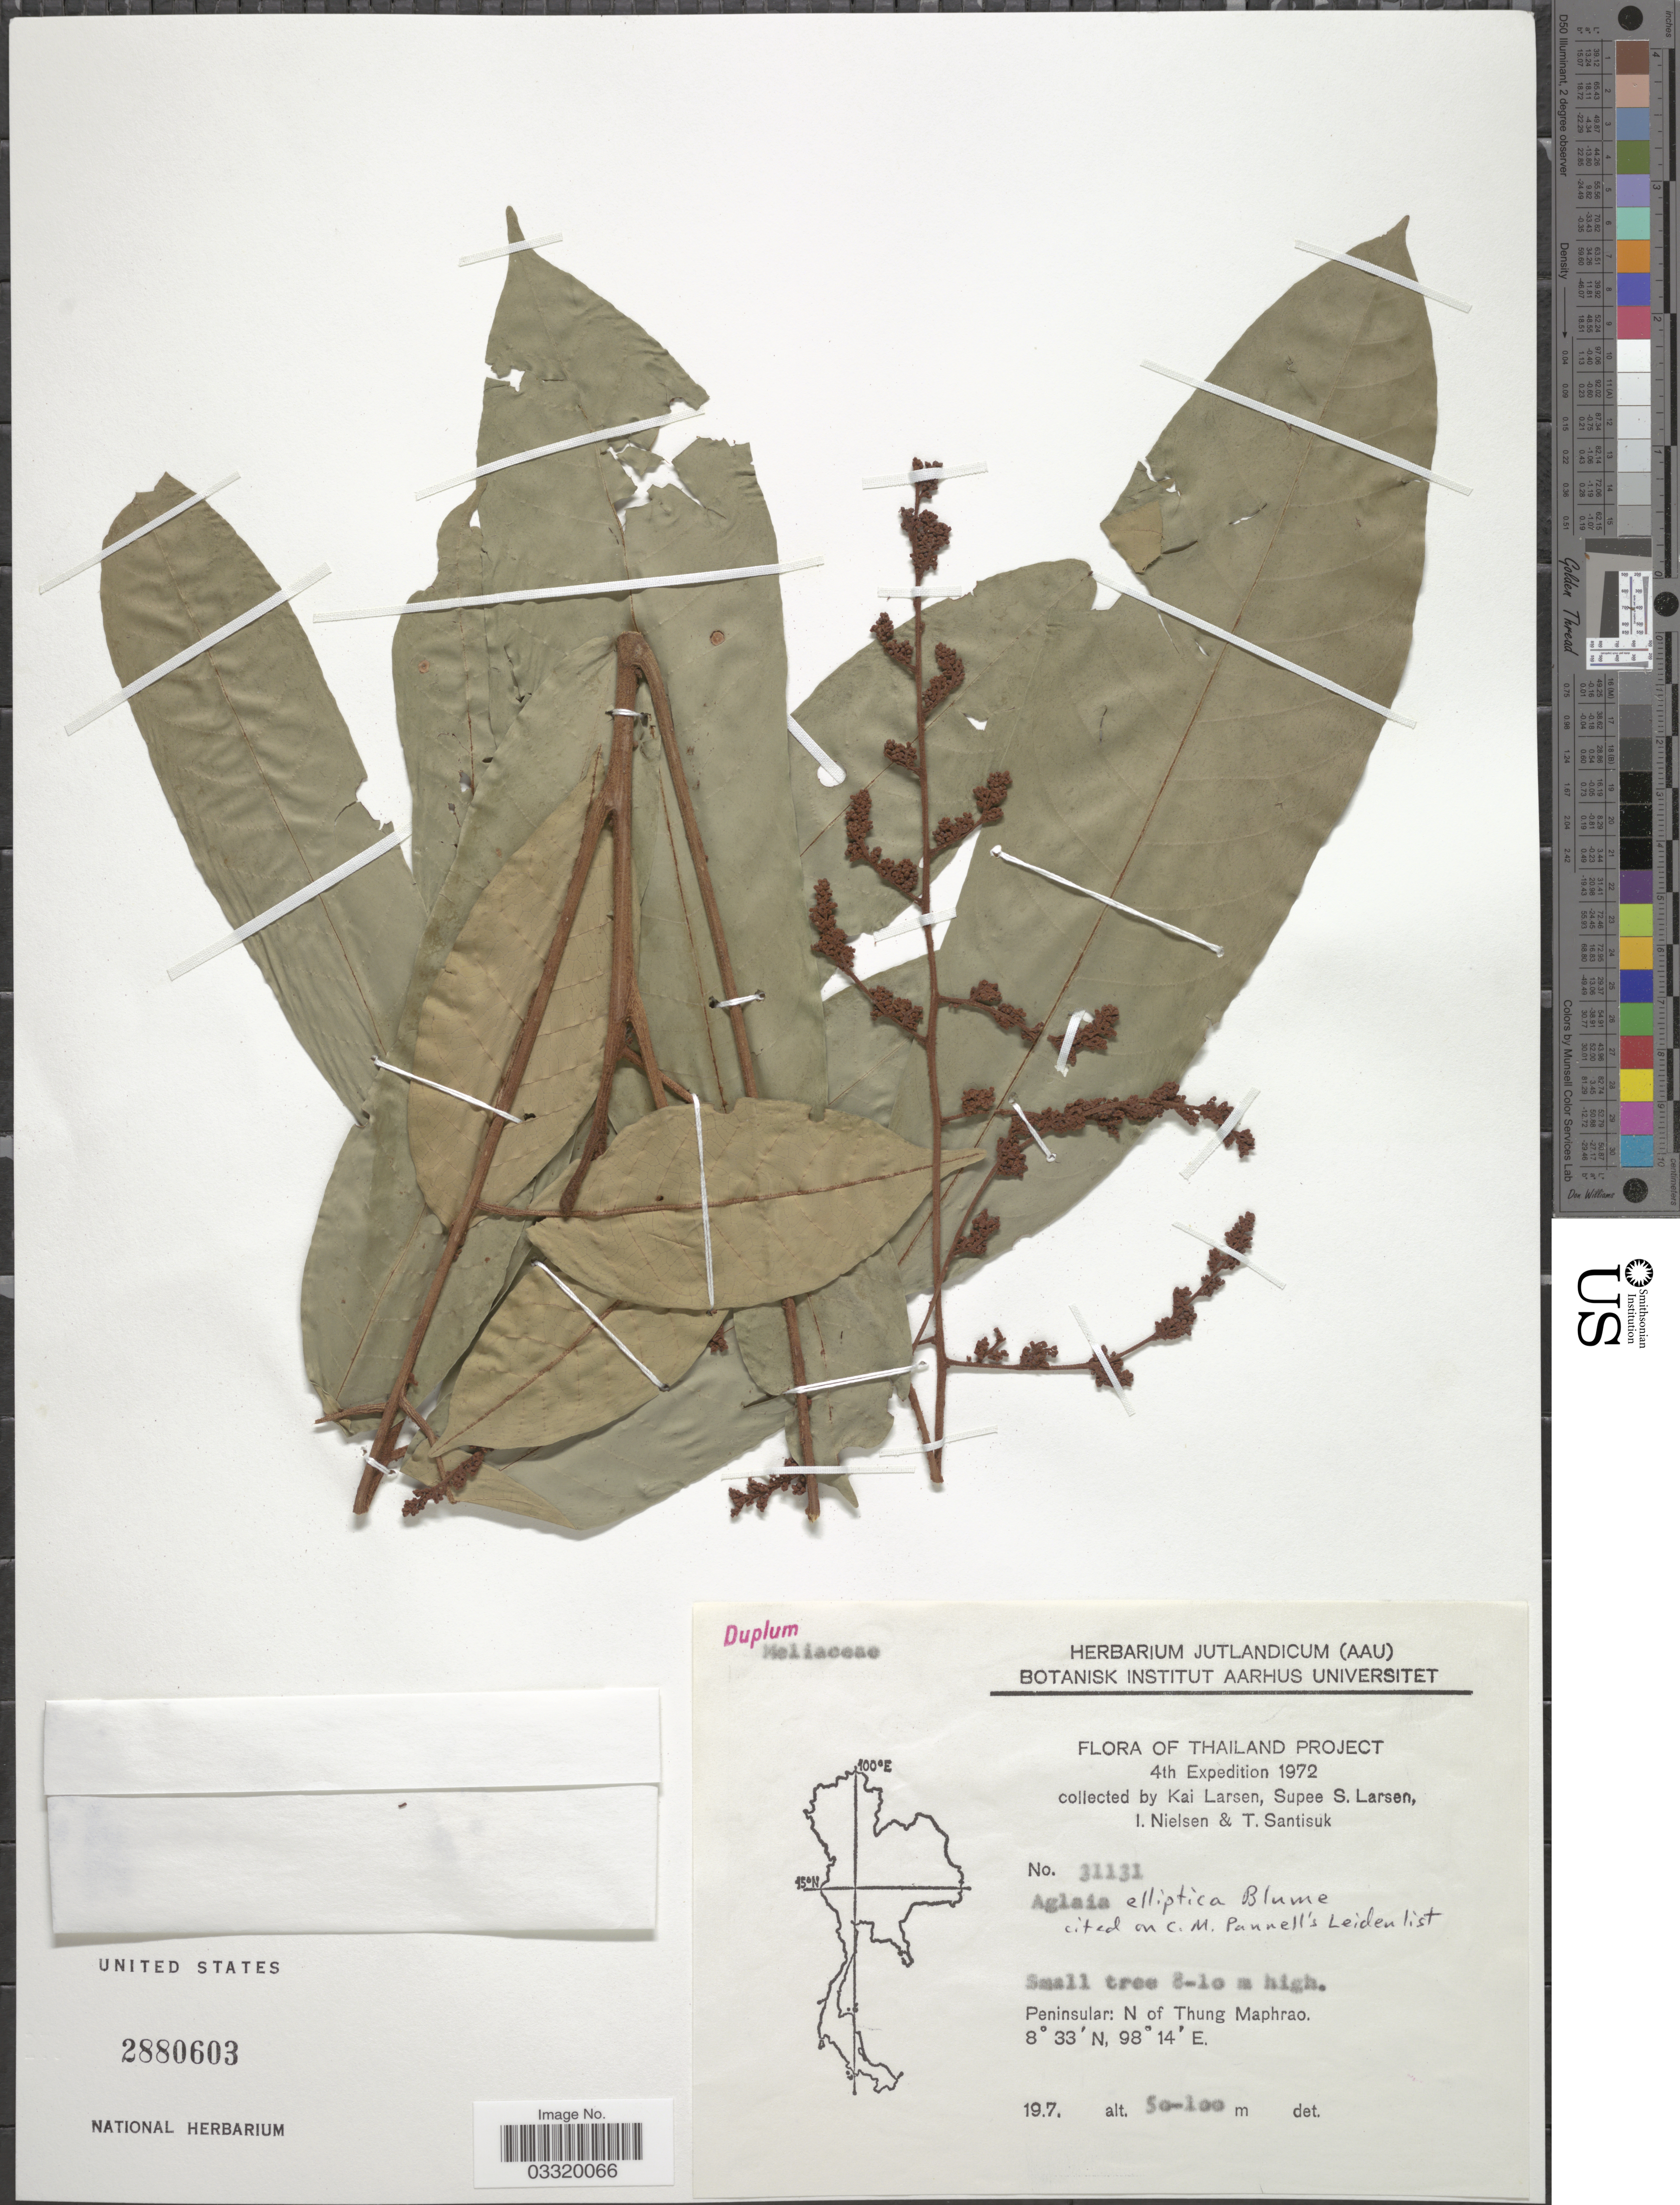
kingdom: Plantae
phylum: Tracheophyta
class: Magnoliopsida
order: Sapindales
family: Meliaceae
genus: Aglaia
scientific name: Aglaia elliptica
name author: Blume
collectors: K. Larsen, S. Larsen, I. Nielsen & T. Santisuk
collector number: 31131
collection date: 1972-07-19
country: Thailand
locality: Peninsular: N of Thung Maphrao.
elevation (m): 50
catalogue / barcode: US 2880603